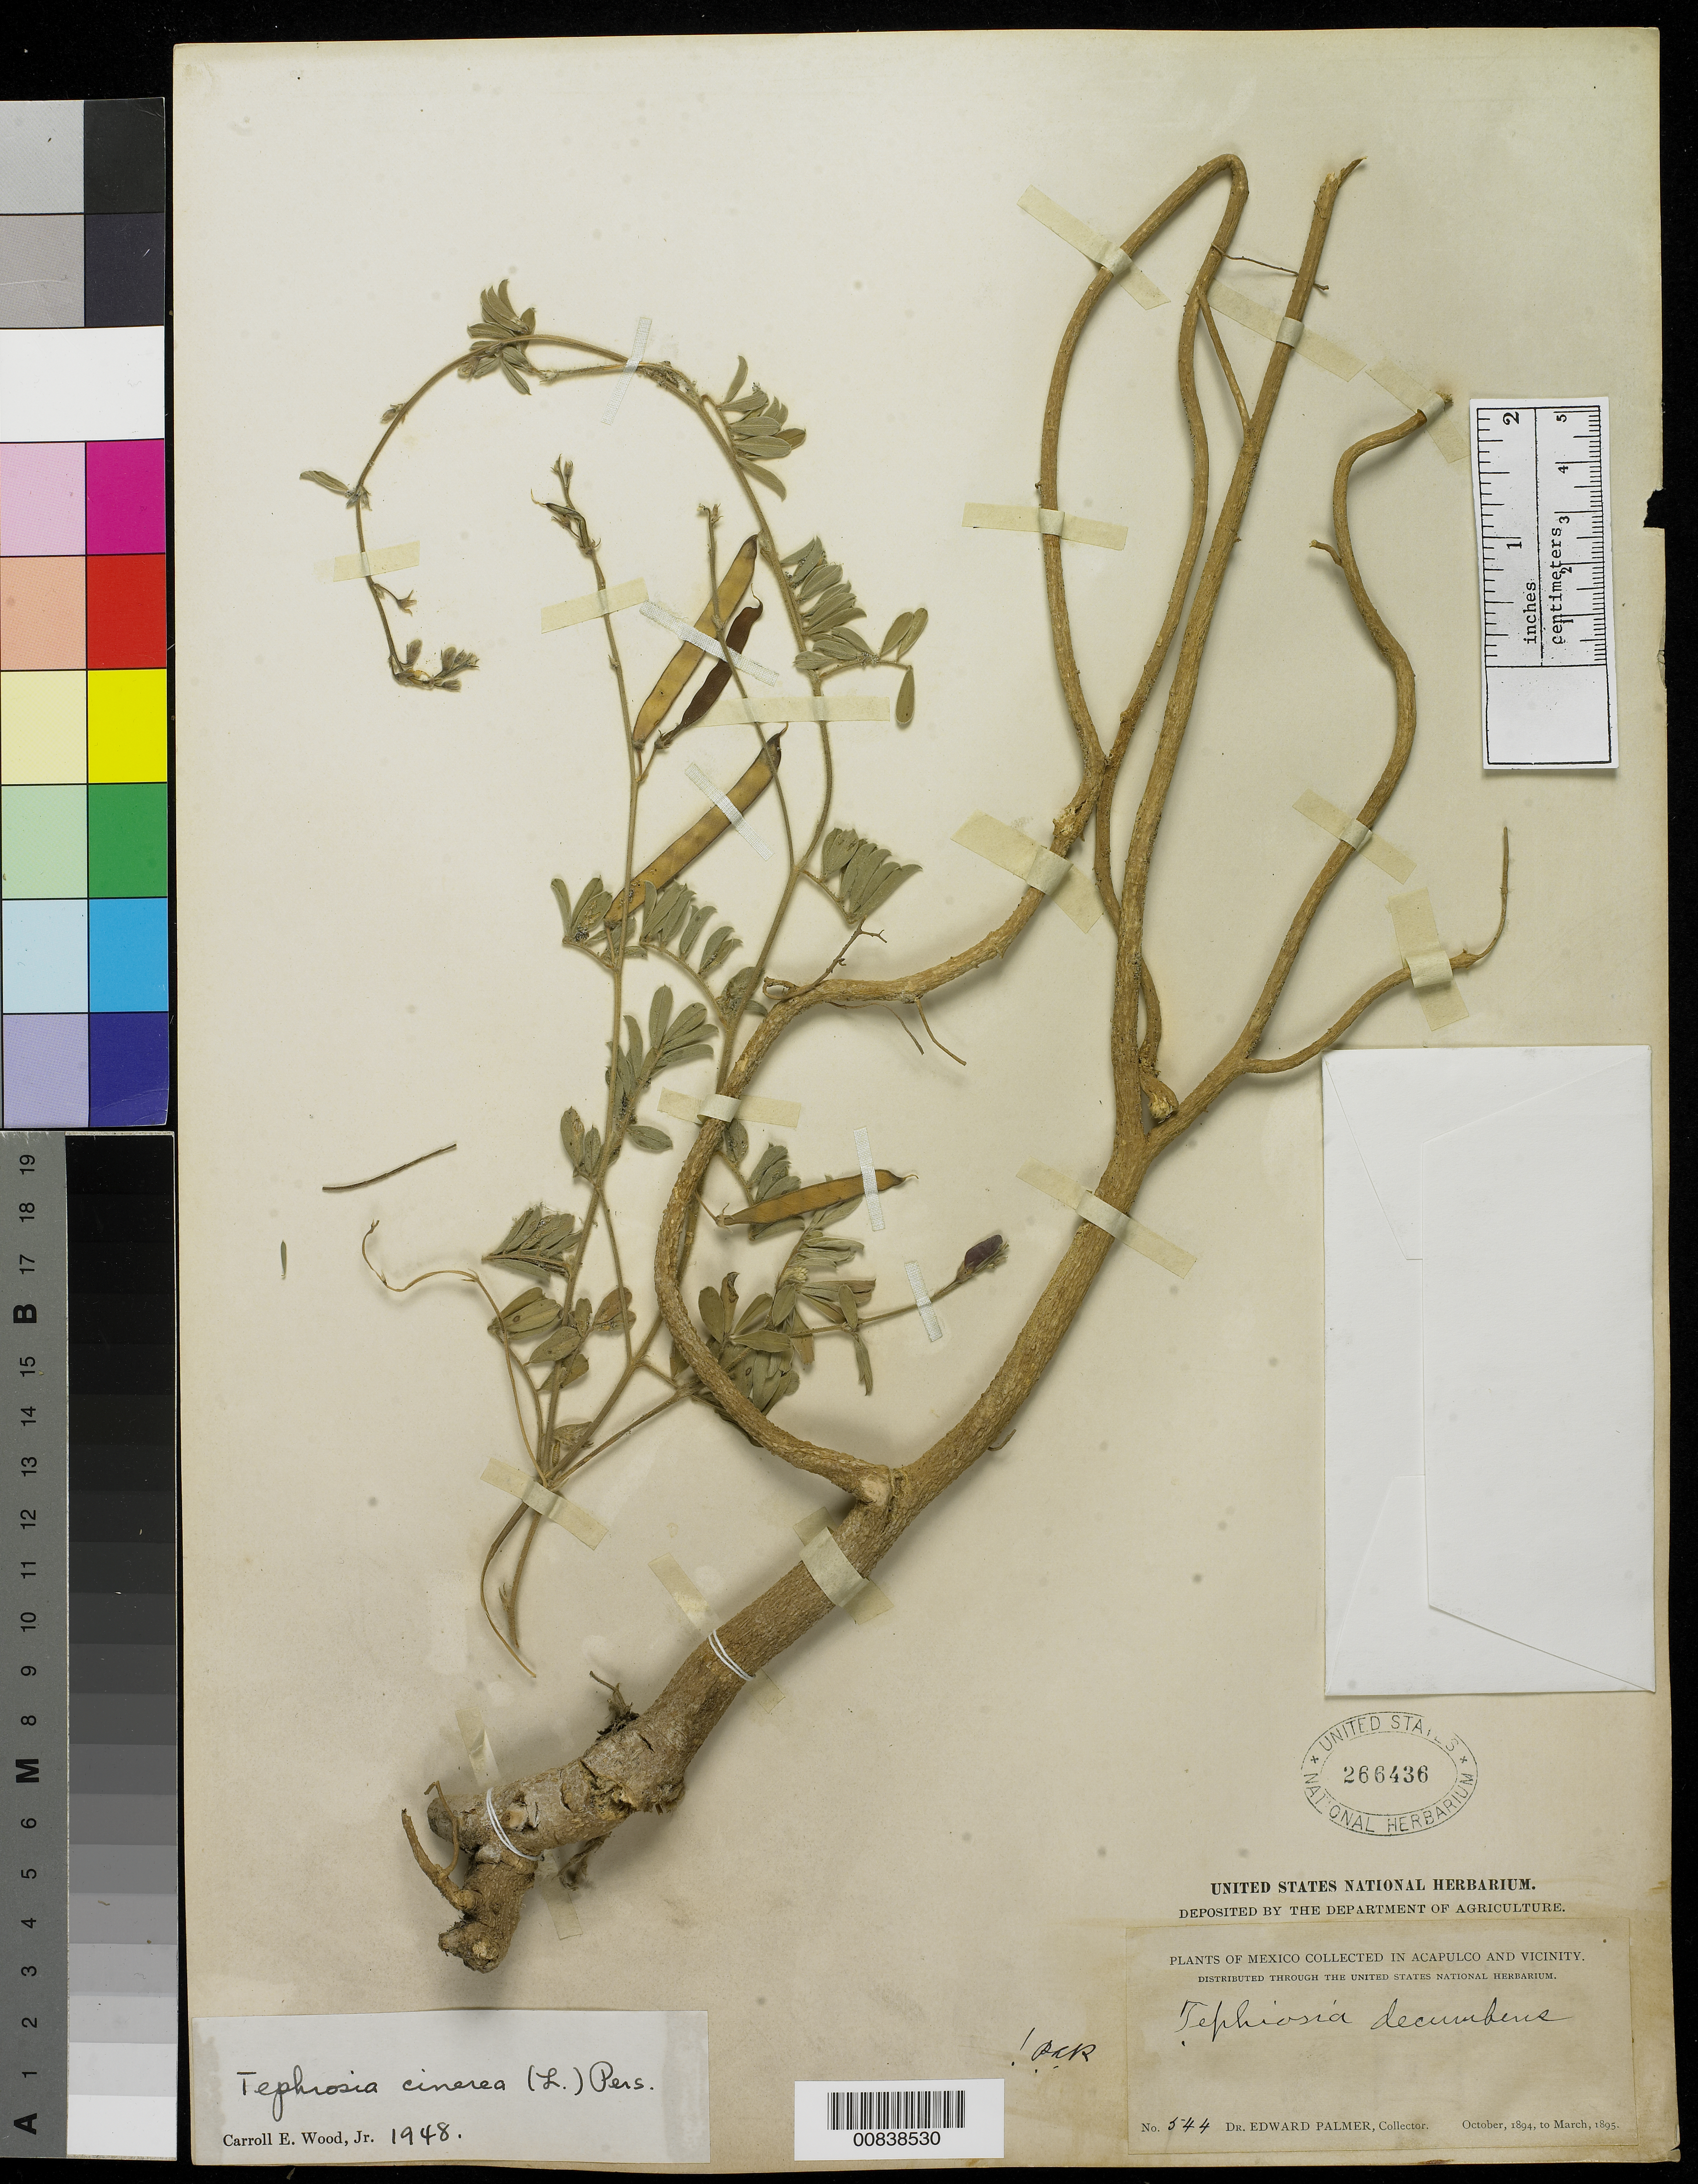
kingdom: Plantae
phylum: Tracheophyta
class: Magnoliopsida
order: Fabales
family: Fabaceae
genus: Tephrosia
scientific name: Tephrosia cinerea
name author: (L.) Pers.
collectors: E. Palmer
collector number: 544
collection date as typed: Oct 1894 to -- Mar 1895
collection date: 1894-10/1895-03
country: Mexico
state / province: Guerrero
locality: Acapulco, Guerrero and vicinity.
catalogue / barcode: US 266436